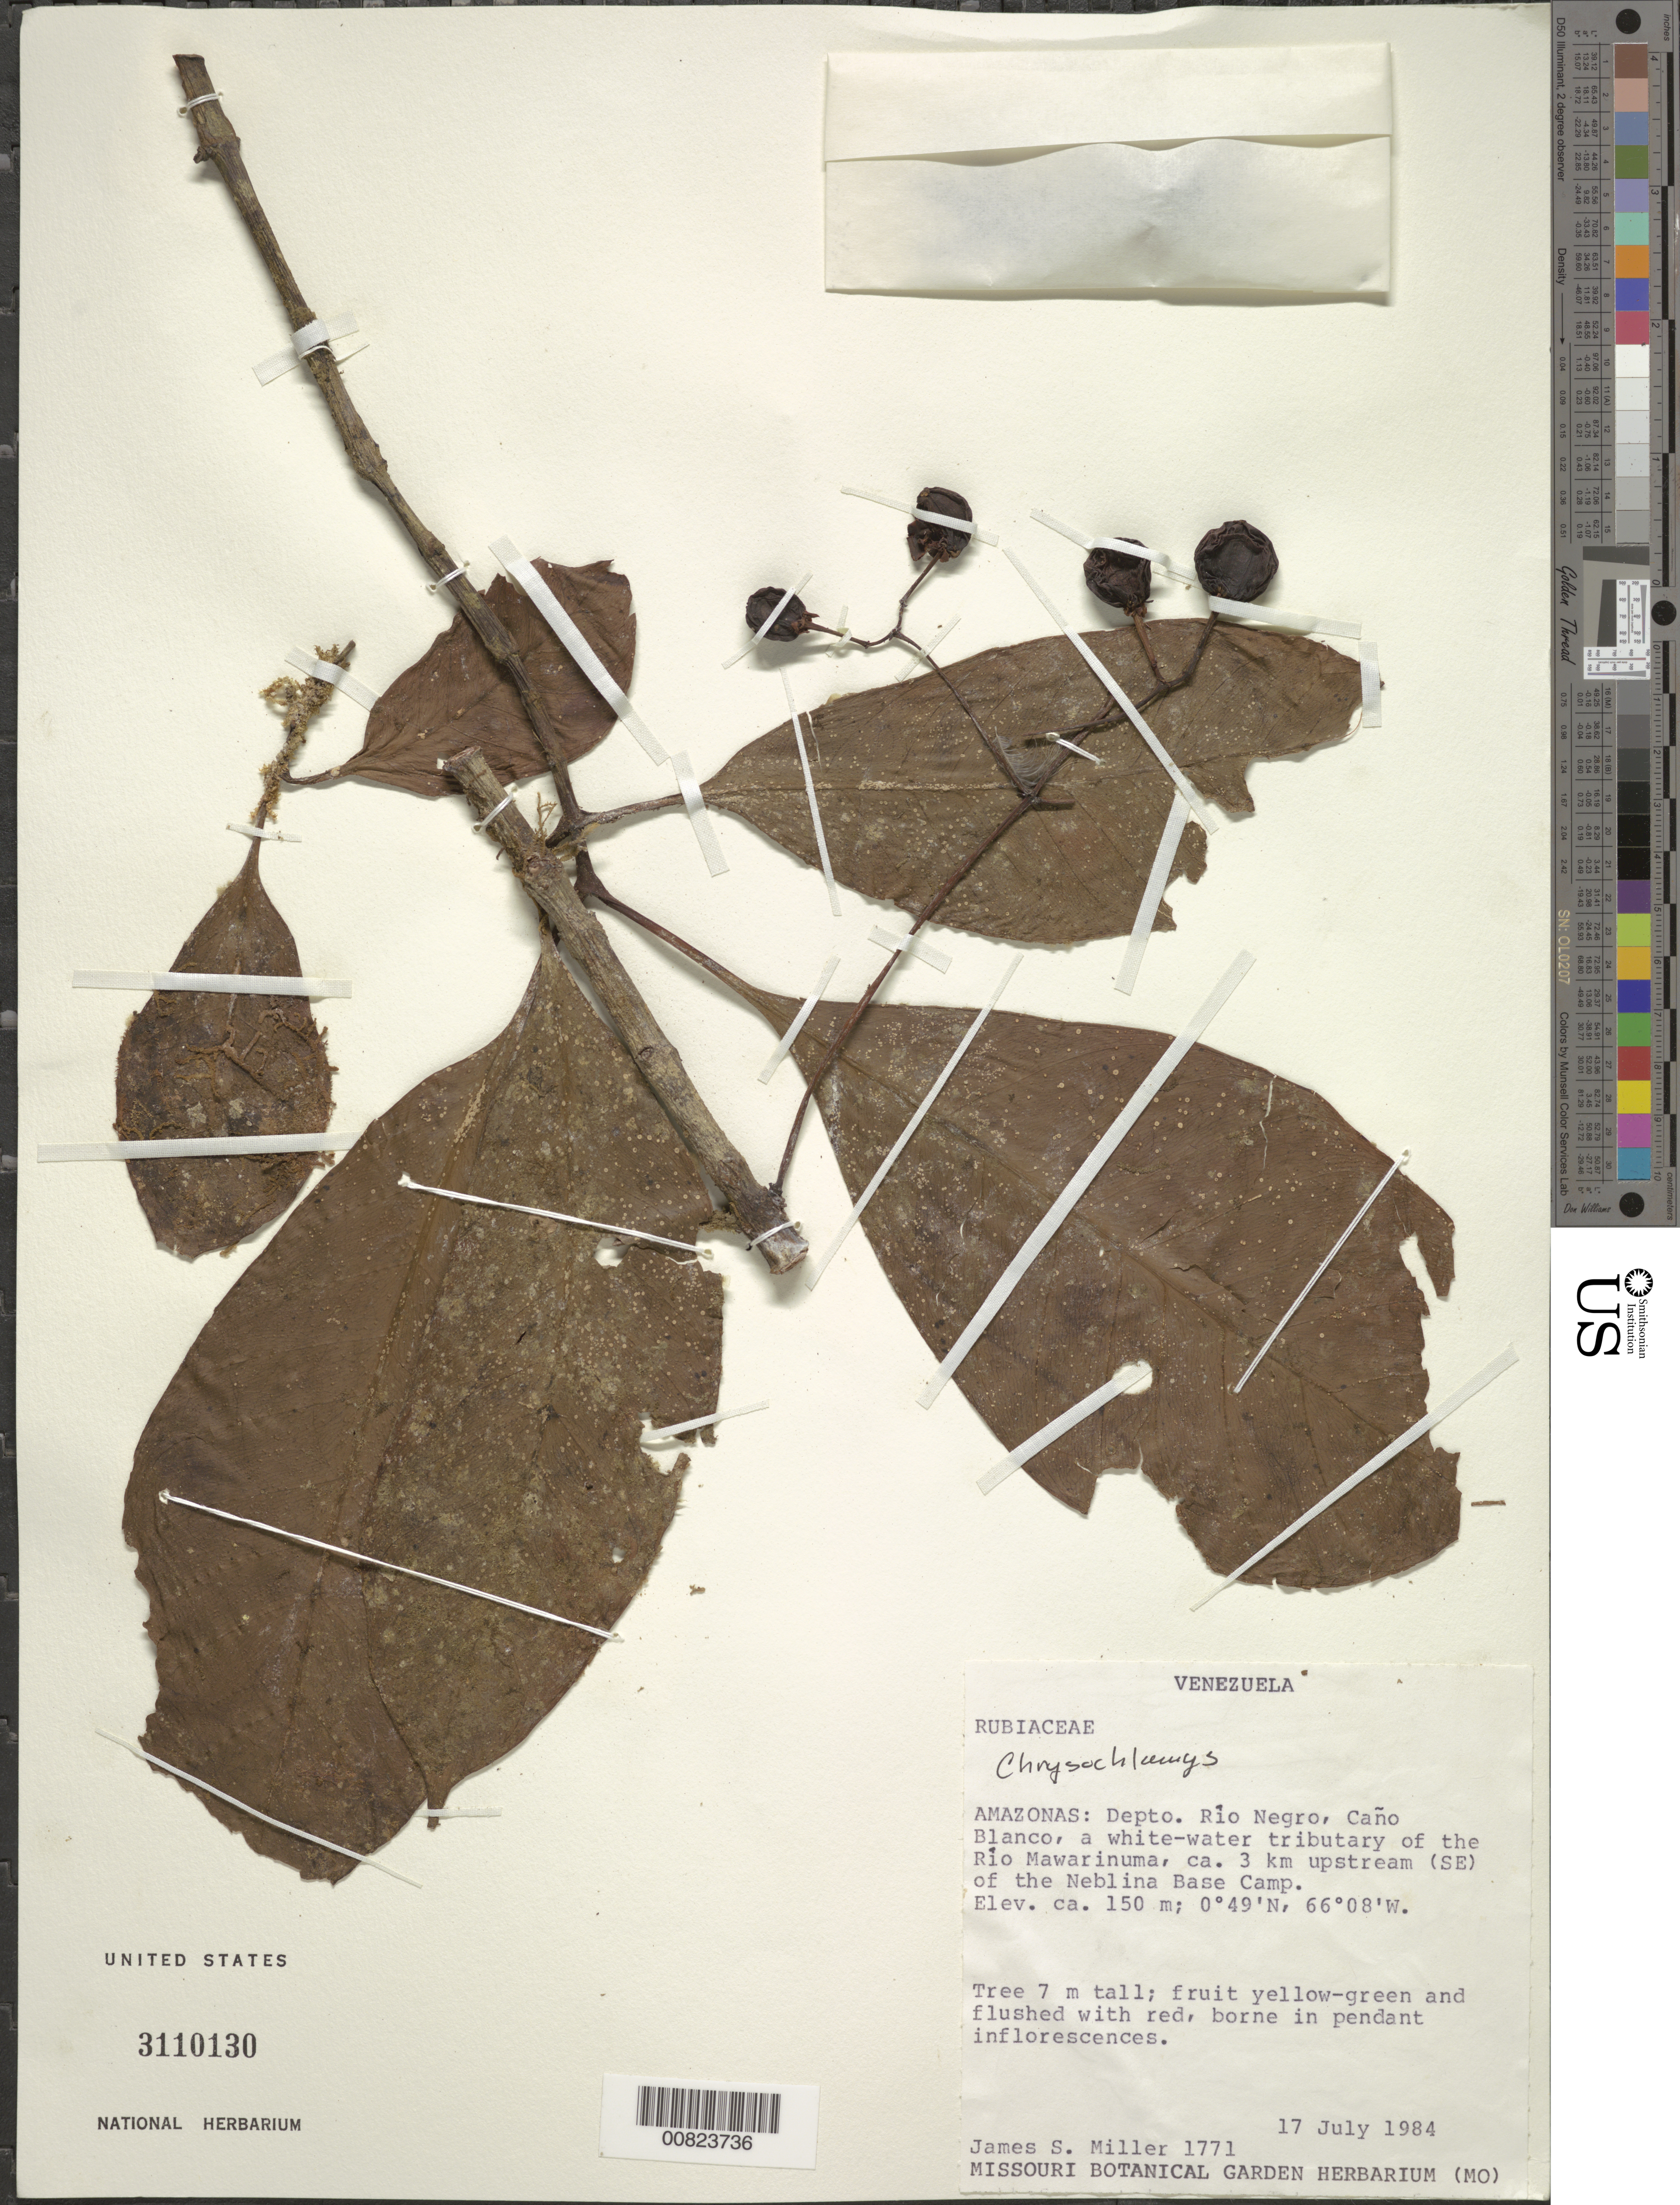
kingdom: Plantae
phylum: Tracheophyta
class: Magnoliopsida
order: Malpighiales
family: Clusiaceae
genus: Chrysochlamys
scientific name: Chrysochlamys sp.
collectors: J. S. Miller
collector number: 1771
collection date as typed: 17-Jul-84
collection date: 1984-07-17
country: Venezuela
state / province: Amazonas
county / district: Río Negro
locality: Caño Blanco, tributary of Río Mawarinuma, ca. 3 km upstream (SE) of the Neblina base camp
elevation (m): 150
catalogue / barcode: US 3110130